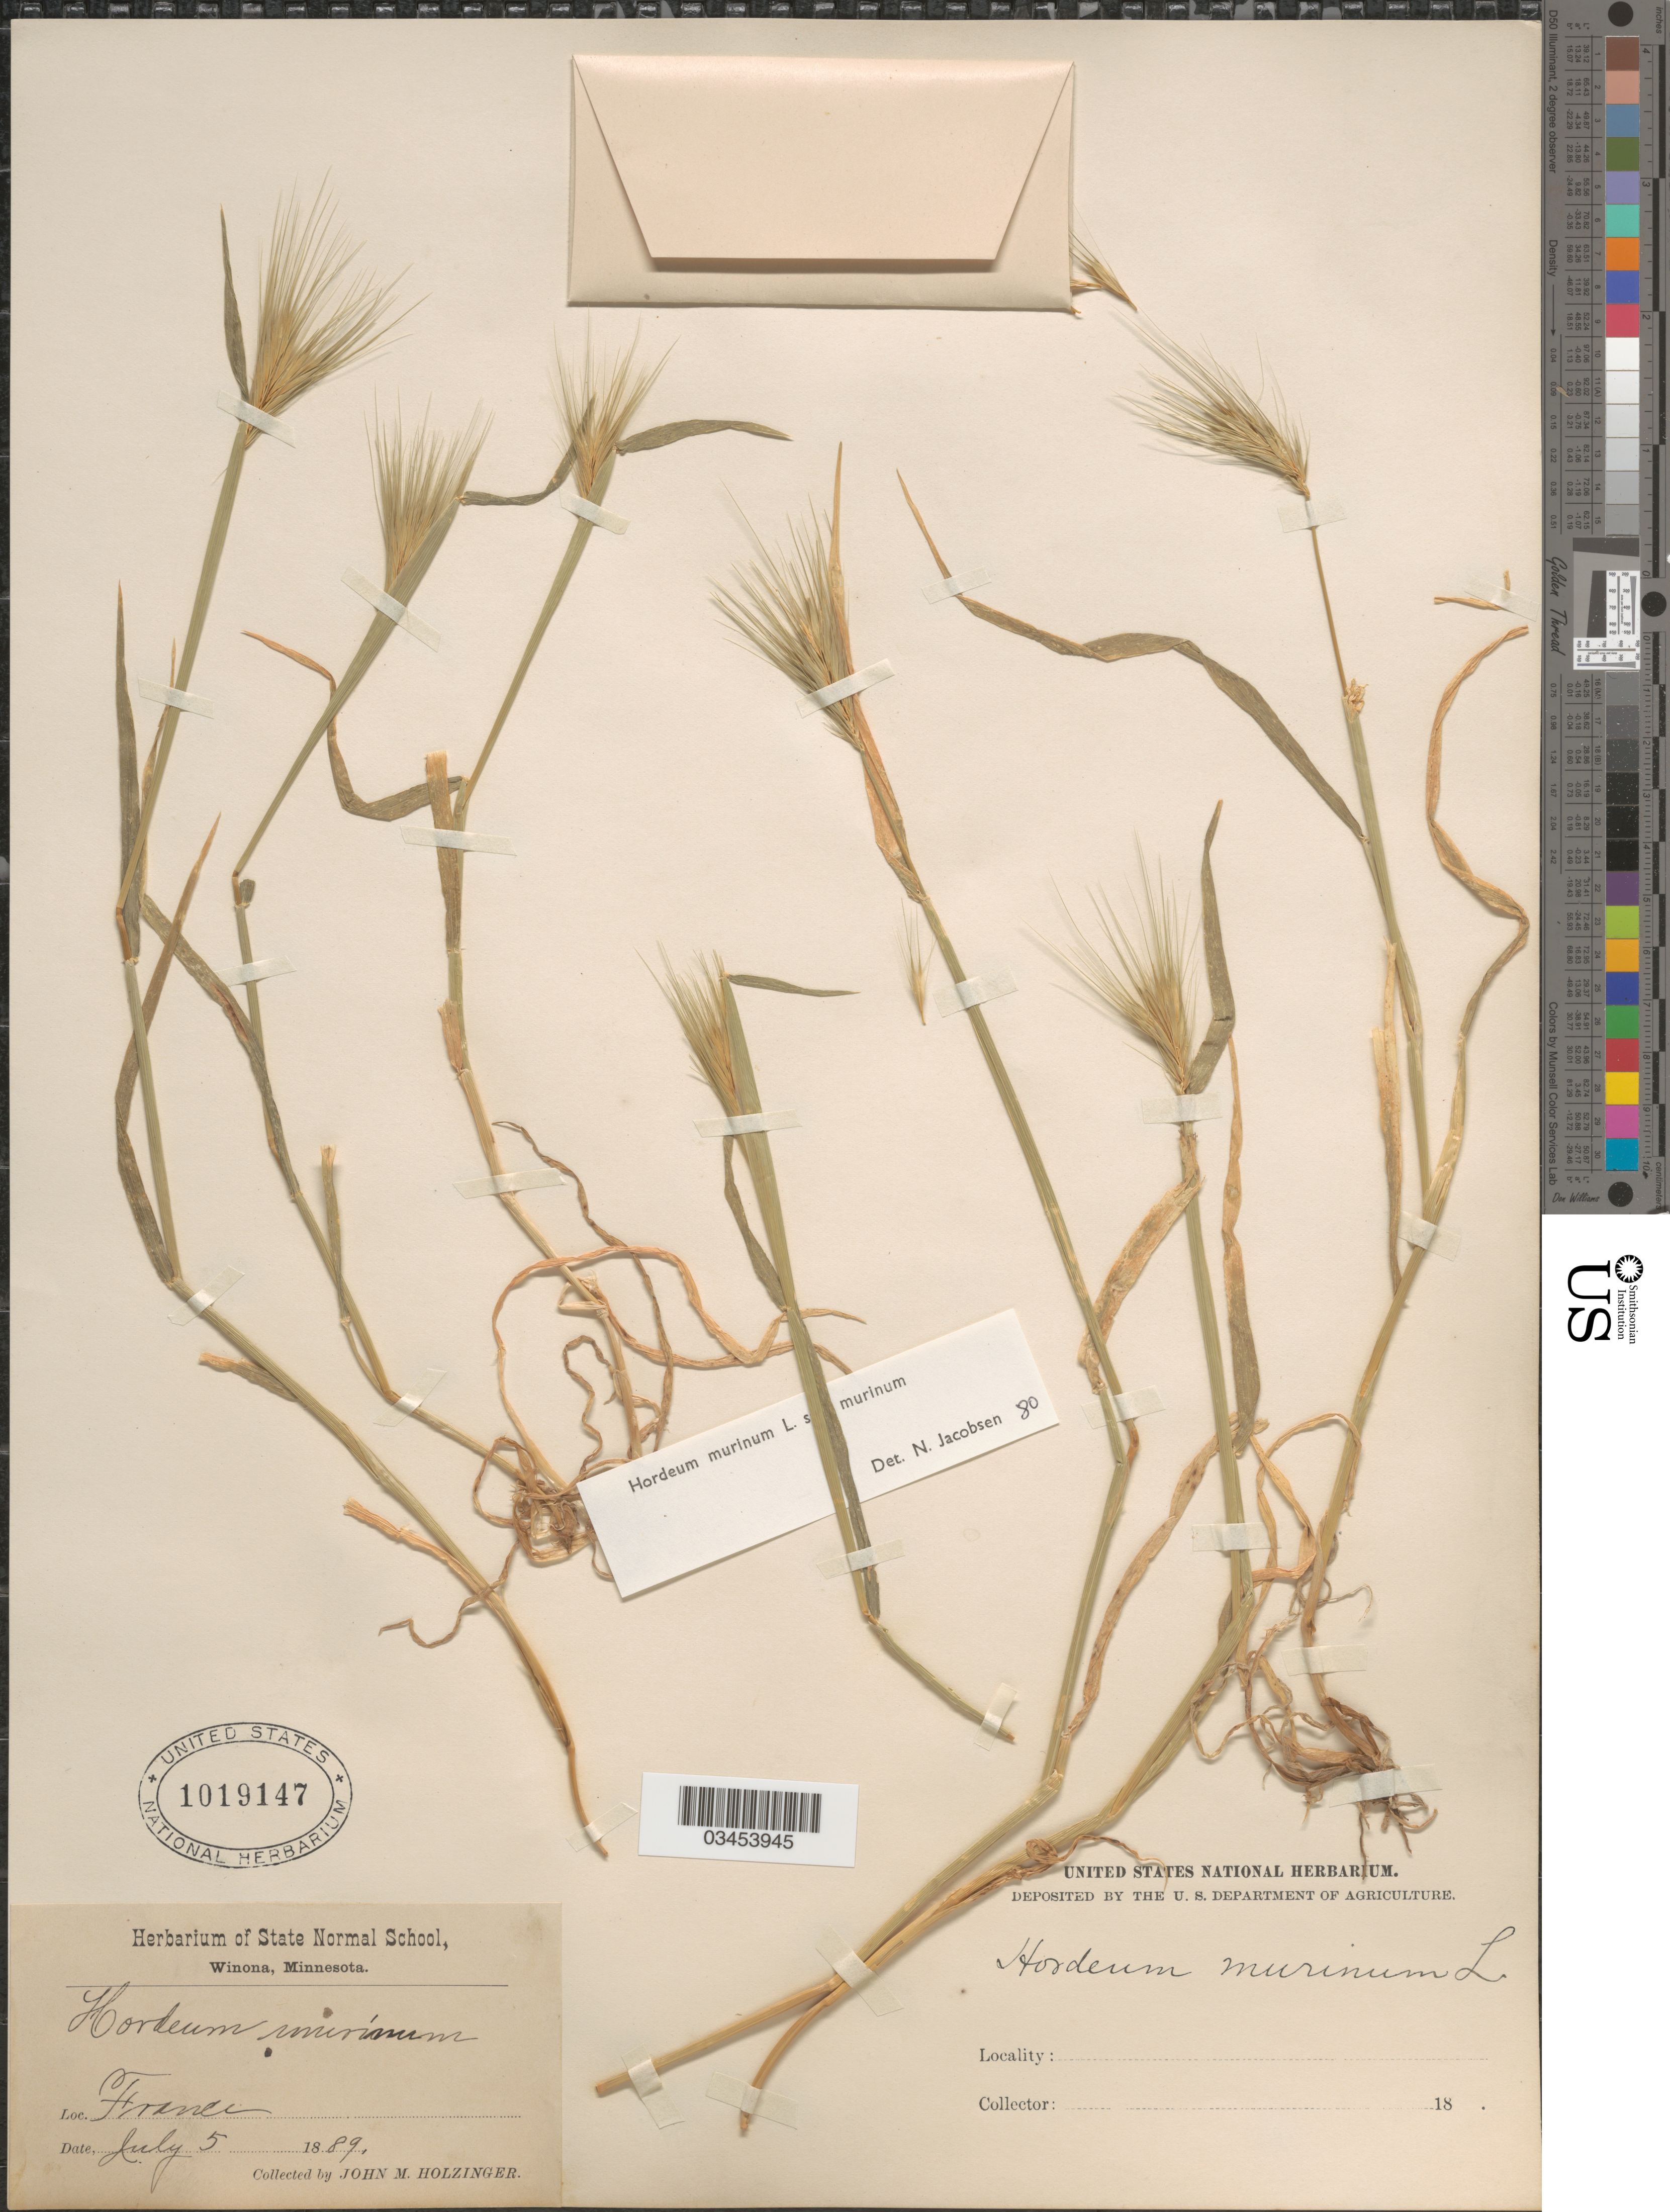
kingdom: Plantae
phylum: Tracheophyta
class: Liliopsida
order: Poales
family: Poaceae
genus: Hordeum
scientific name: Hordeum murinum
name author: L.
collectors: J. M. Holzinger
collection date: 1889-07-05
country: France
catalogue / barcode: US 1019147